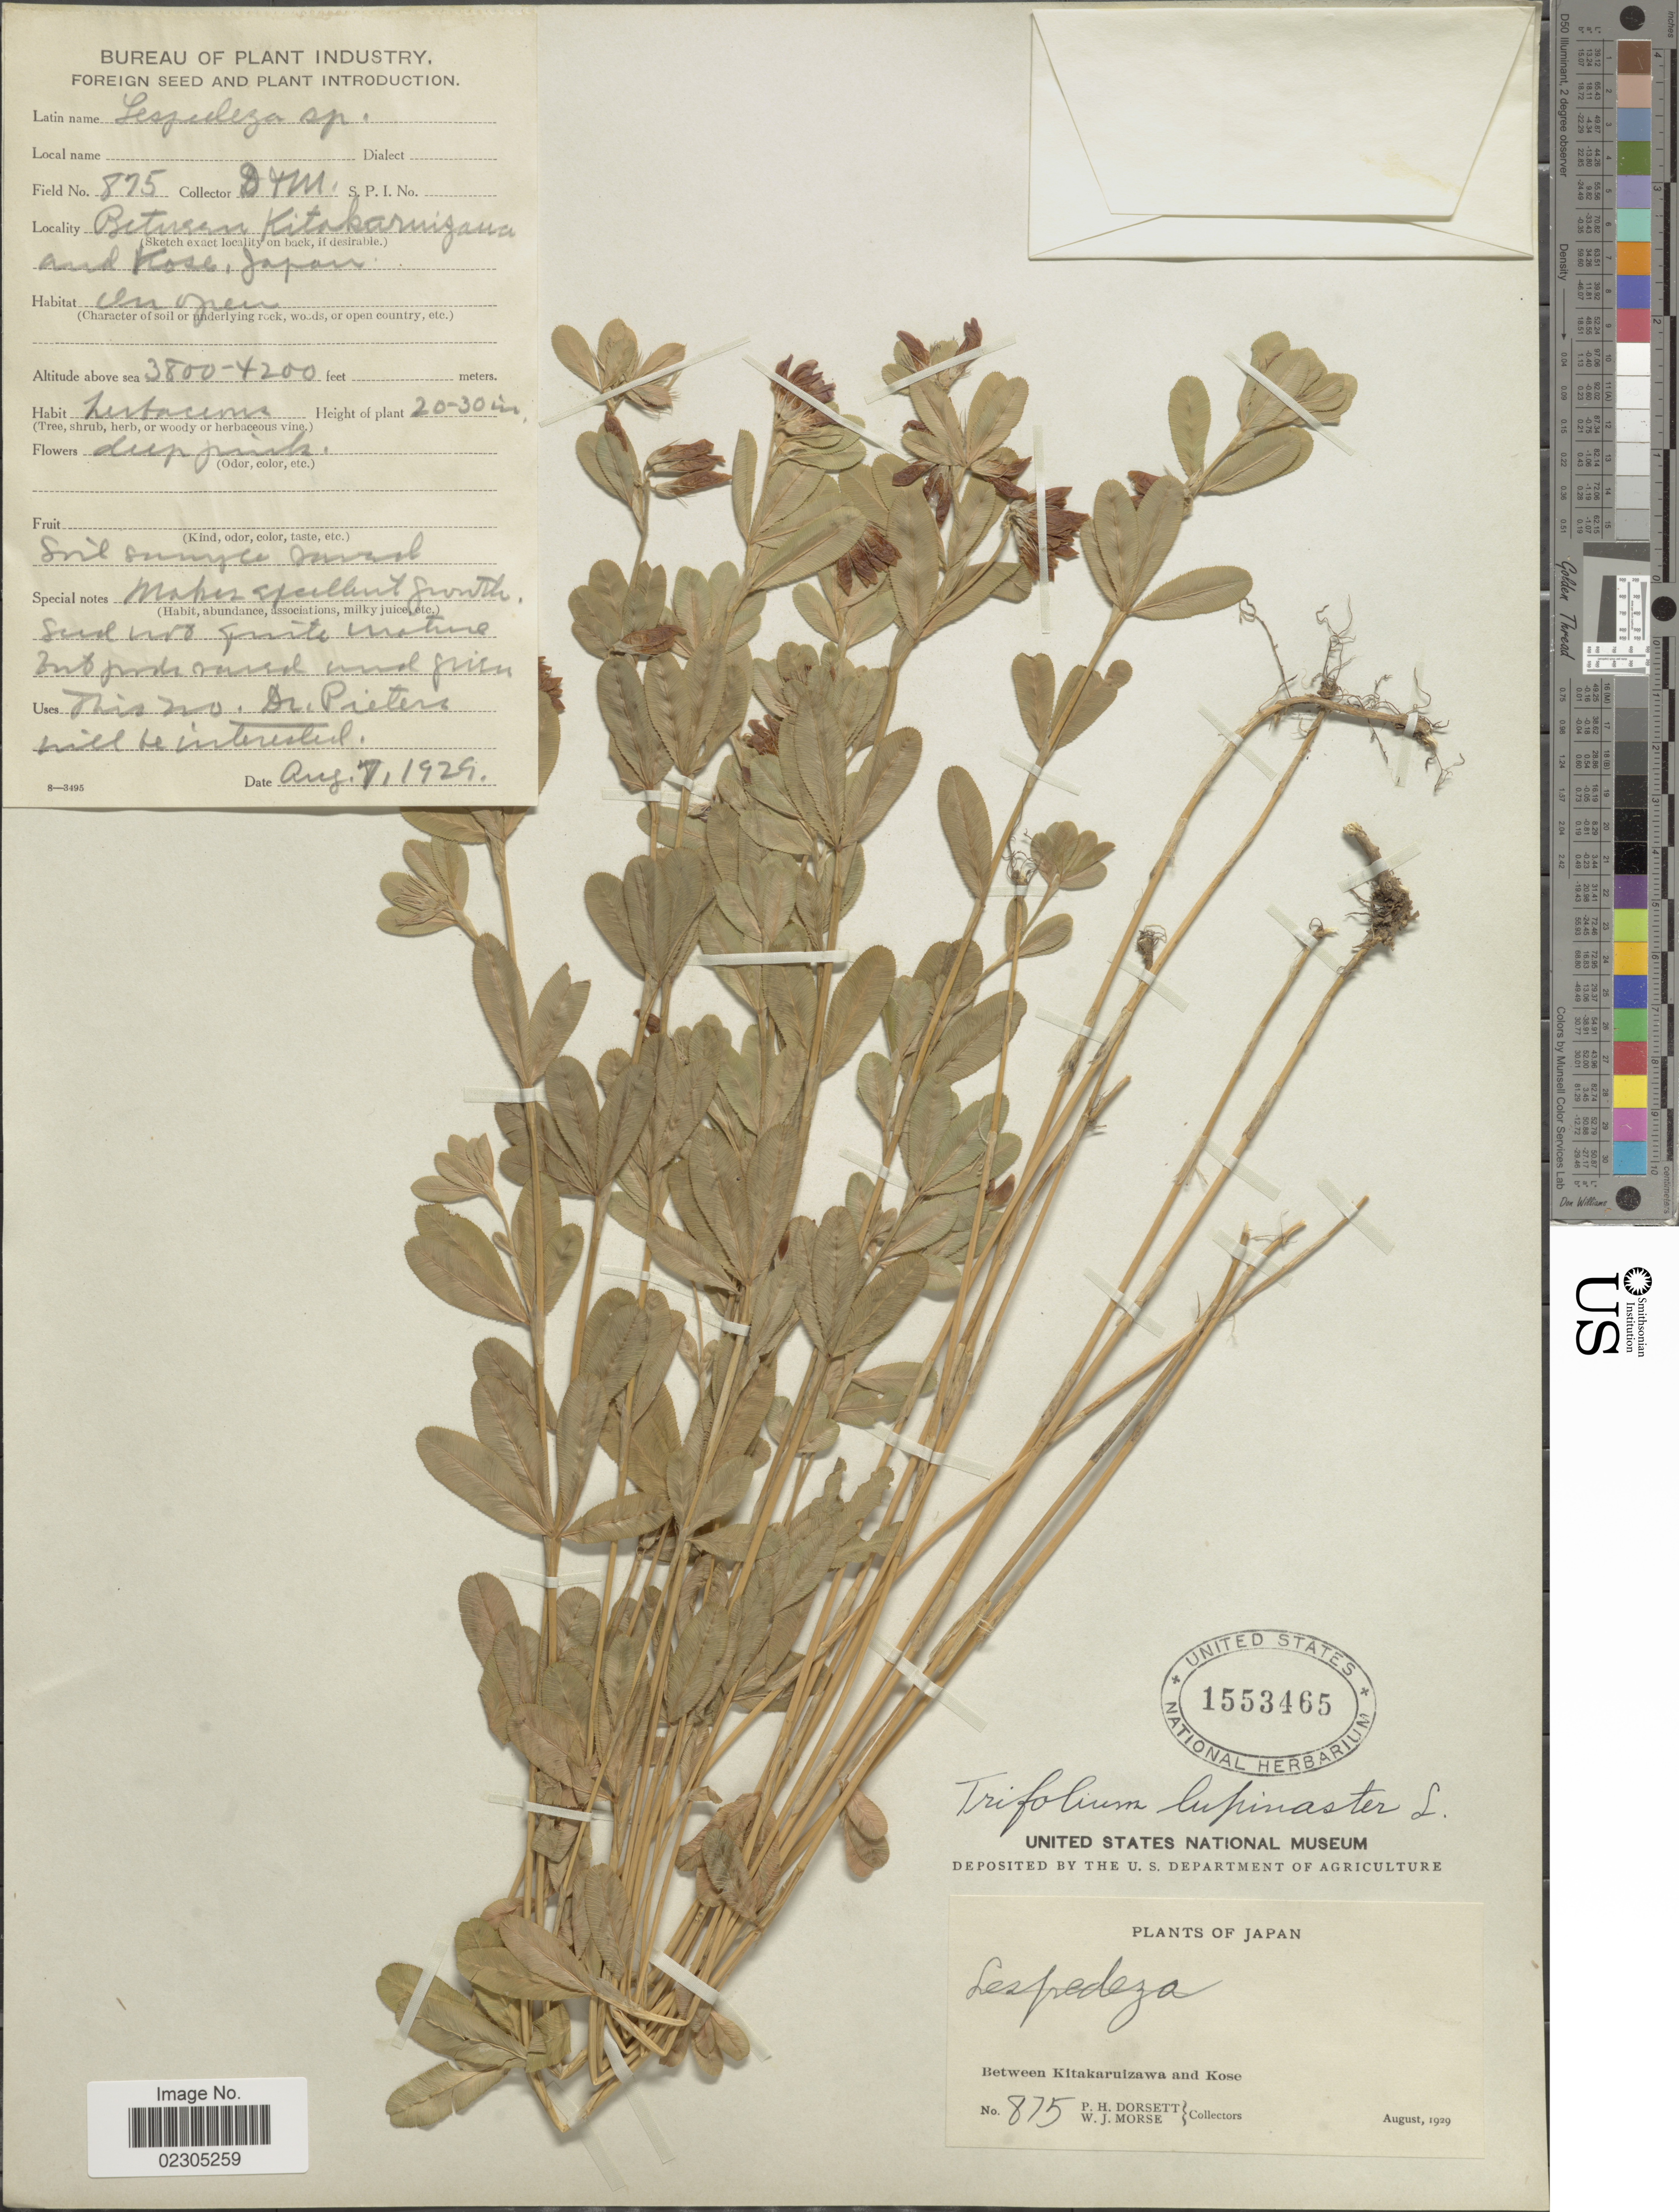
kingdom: Plantae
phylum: Tracheophyta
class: Magnoliopsida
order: Fabales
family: Fabaceae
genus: Trifolium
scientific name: Trifolium lupinaster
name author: L.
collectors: P. H. Dorsett & W. J. Morse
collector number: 875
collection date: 1929-08-07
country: Japan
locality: Between Kitakaruizawa and Kose.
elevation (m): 1158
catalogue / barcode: US 1553465